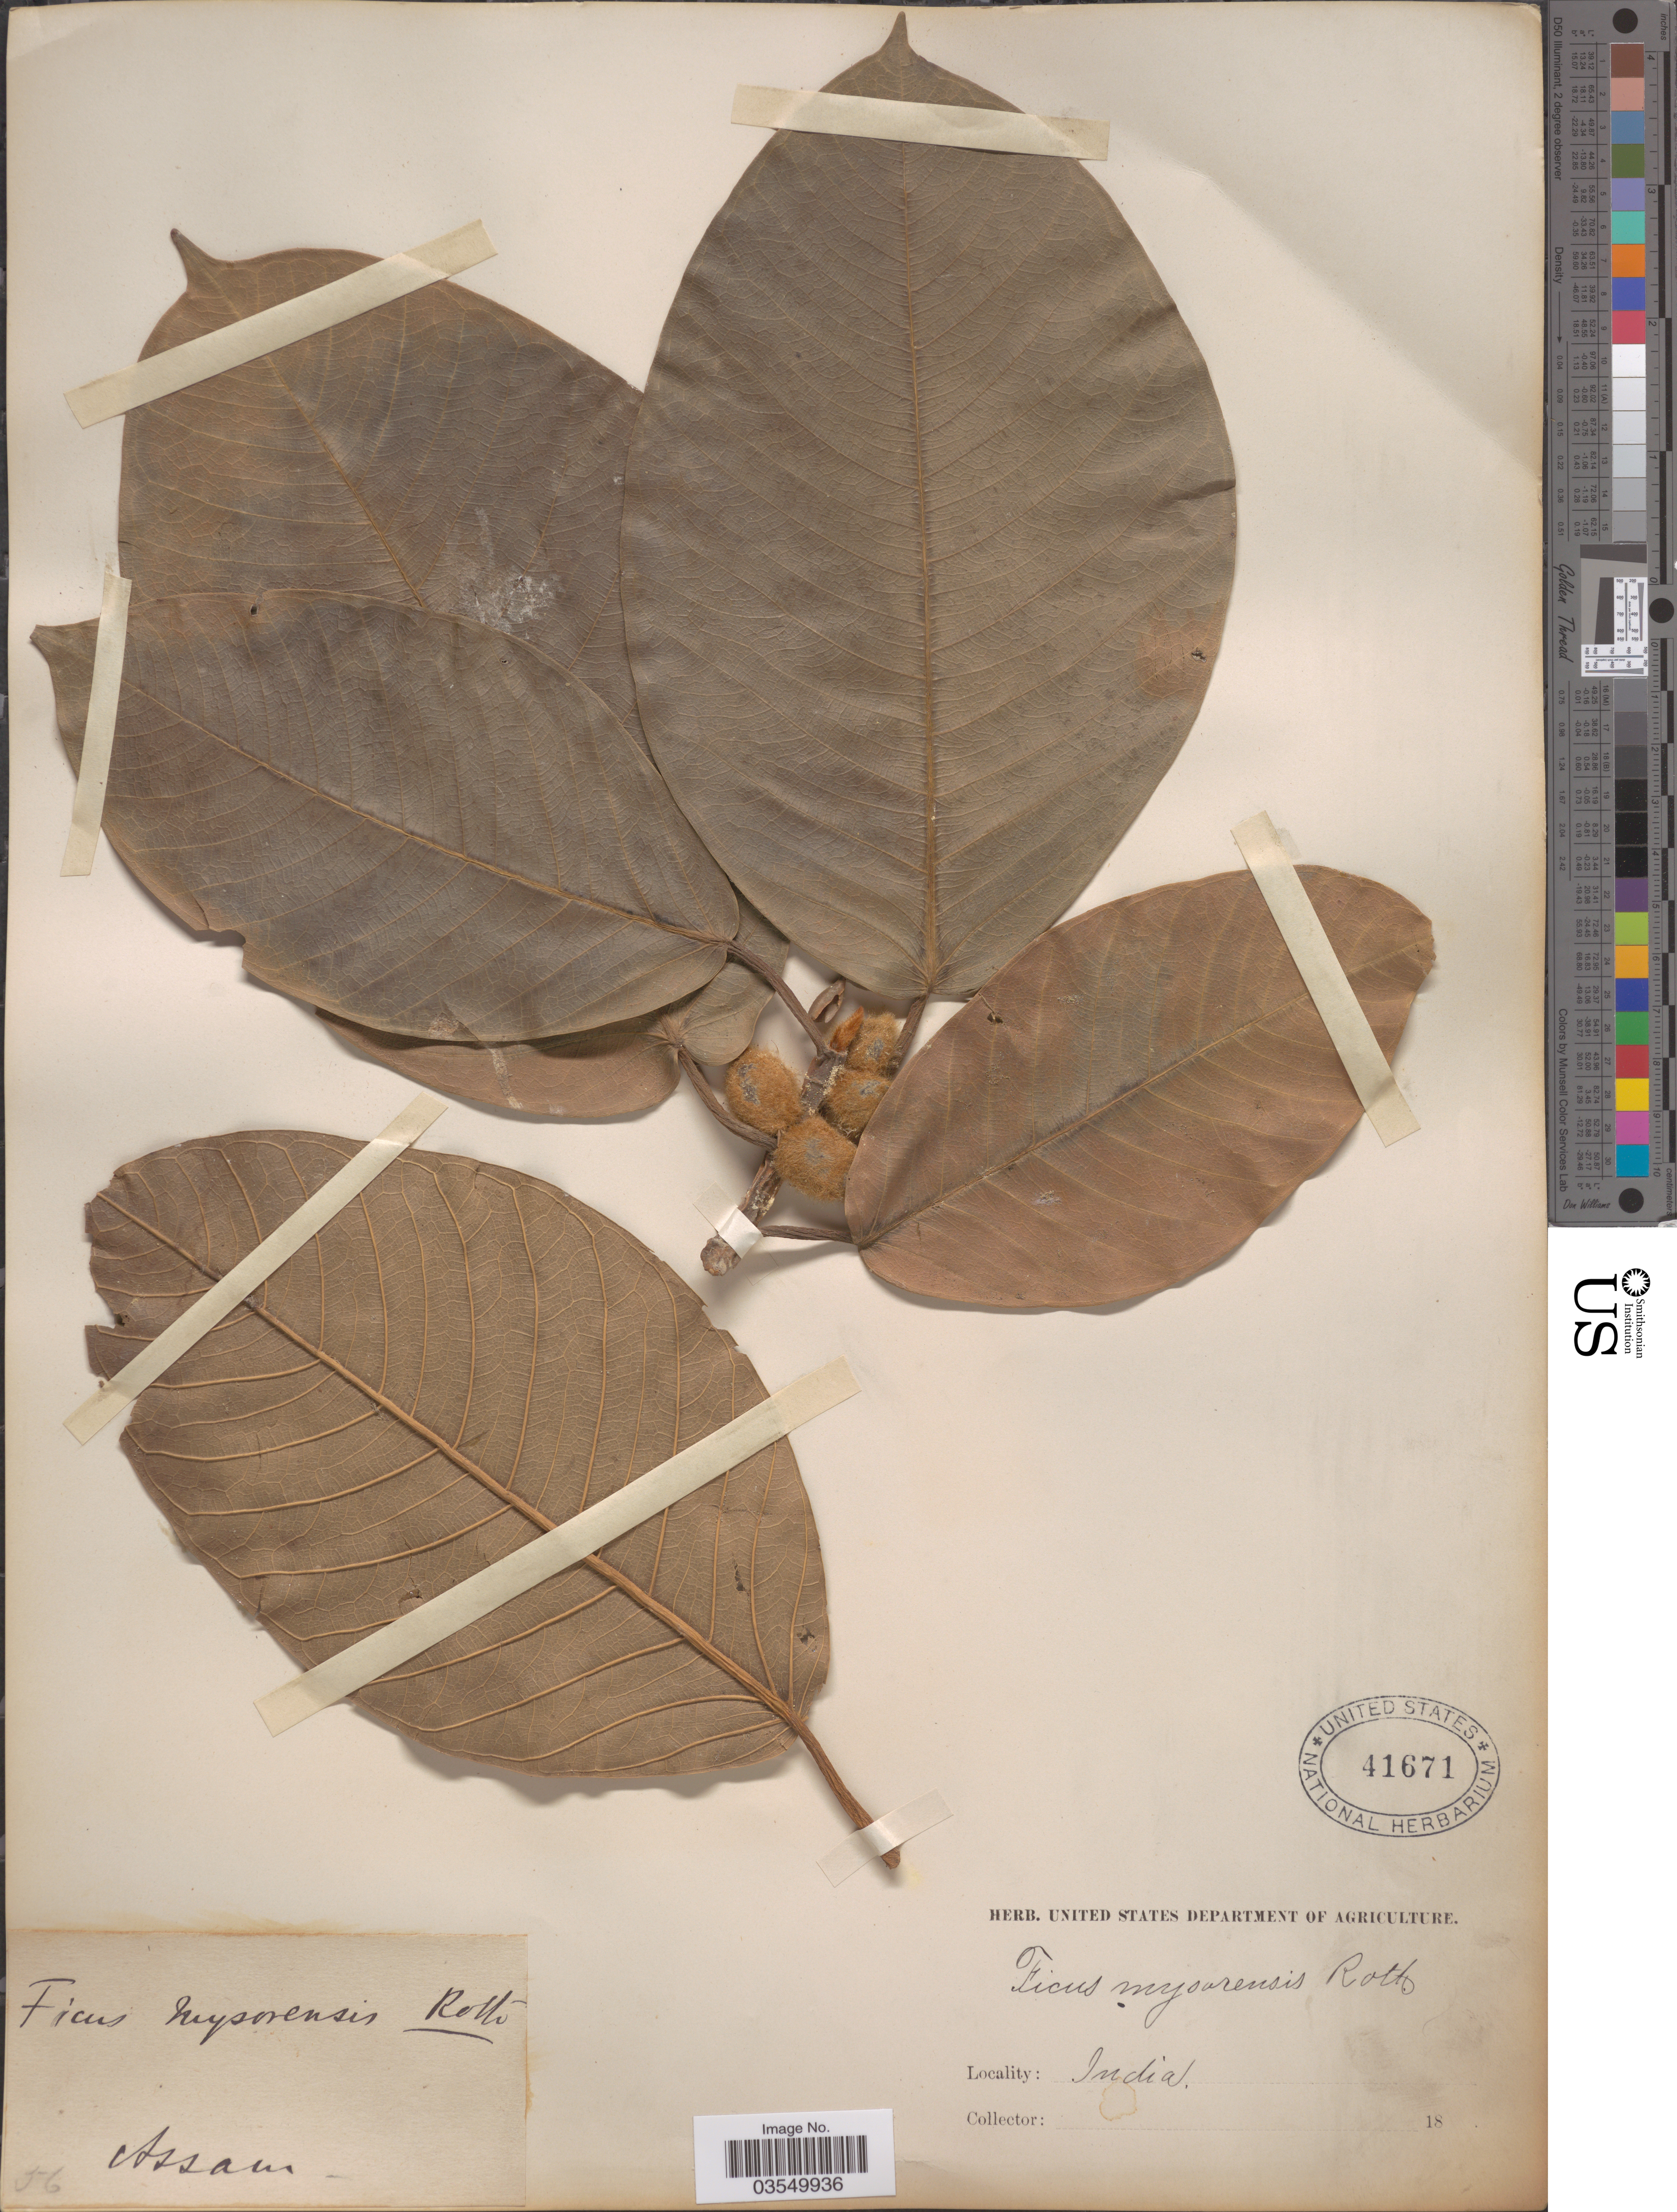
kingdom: Plantae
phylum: Tracheophyta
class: Magnoliopsida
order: Rosales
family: Moraceae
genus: Ficus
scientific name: Ficus drupacea var. pubescens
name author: (Roth) Corner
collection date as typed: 18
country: India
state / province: Assam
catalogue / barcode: US 41671